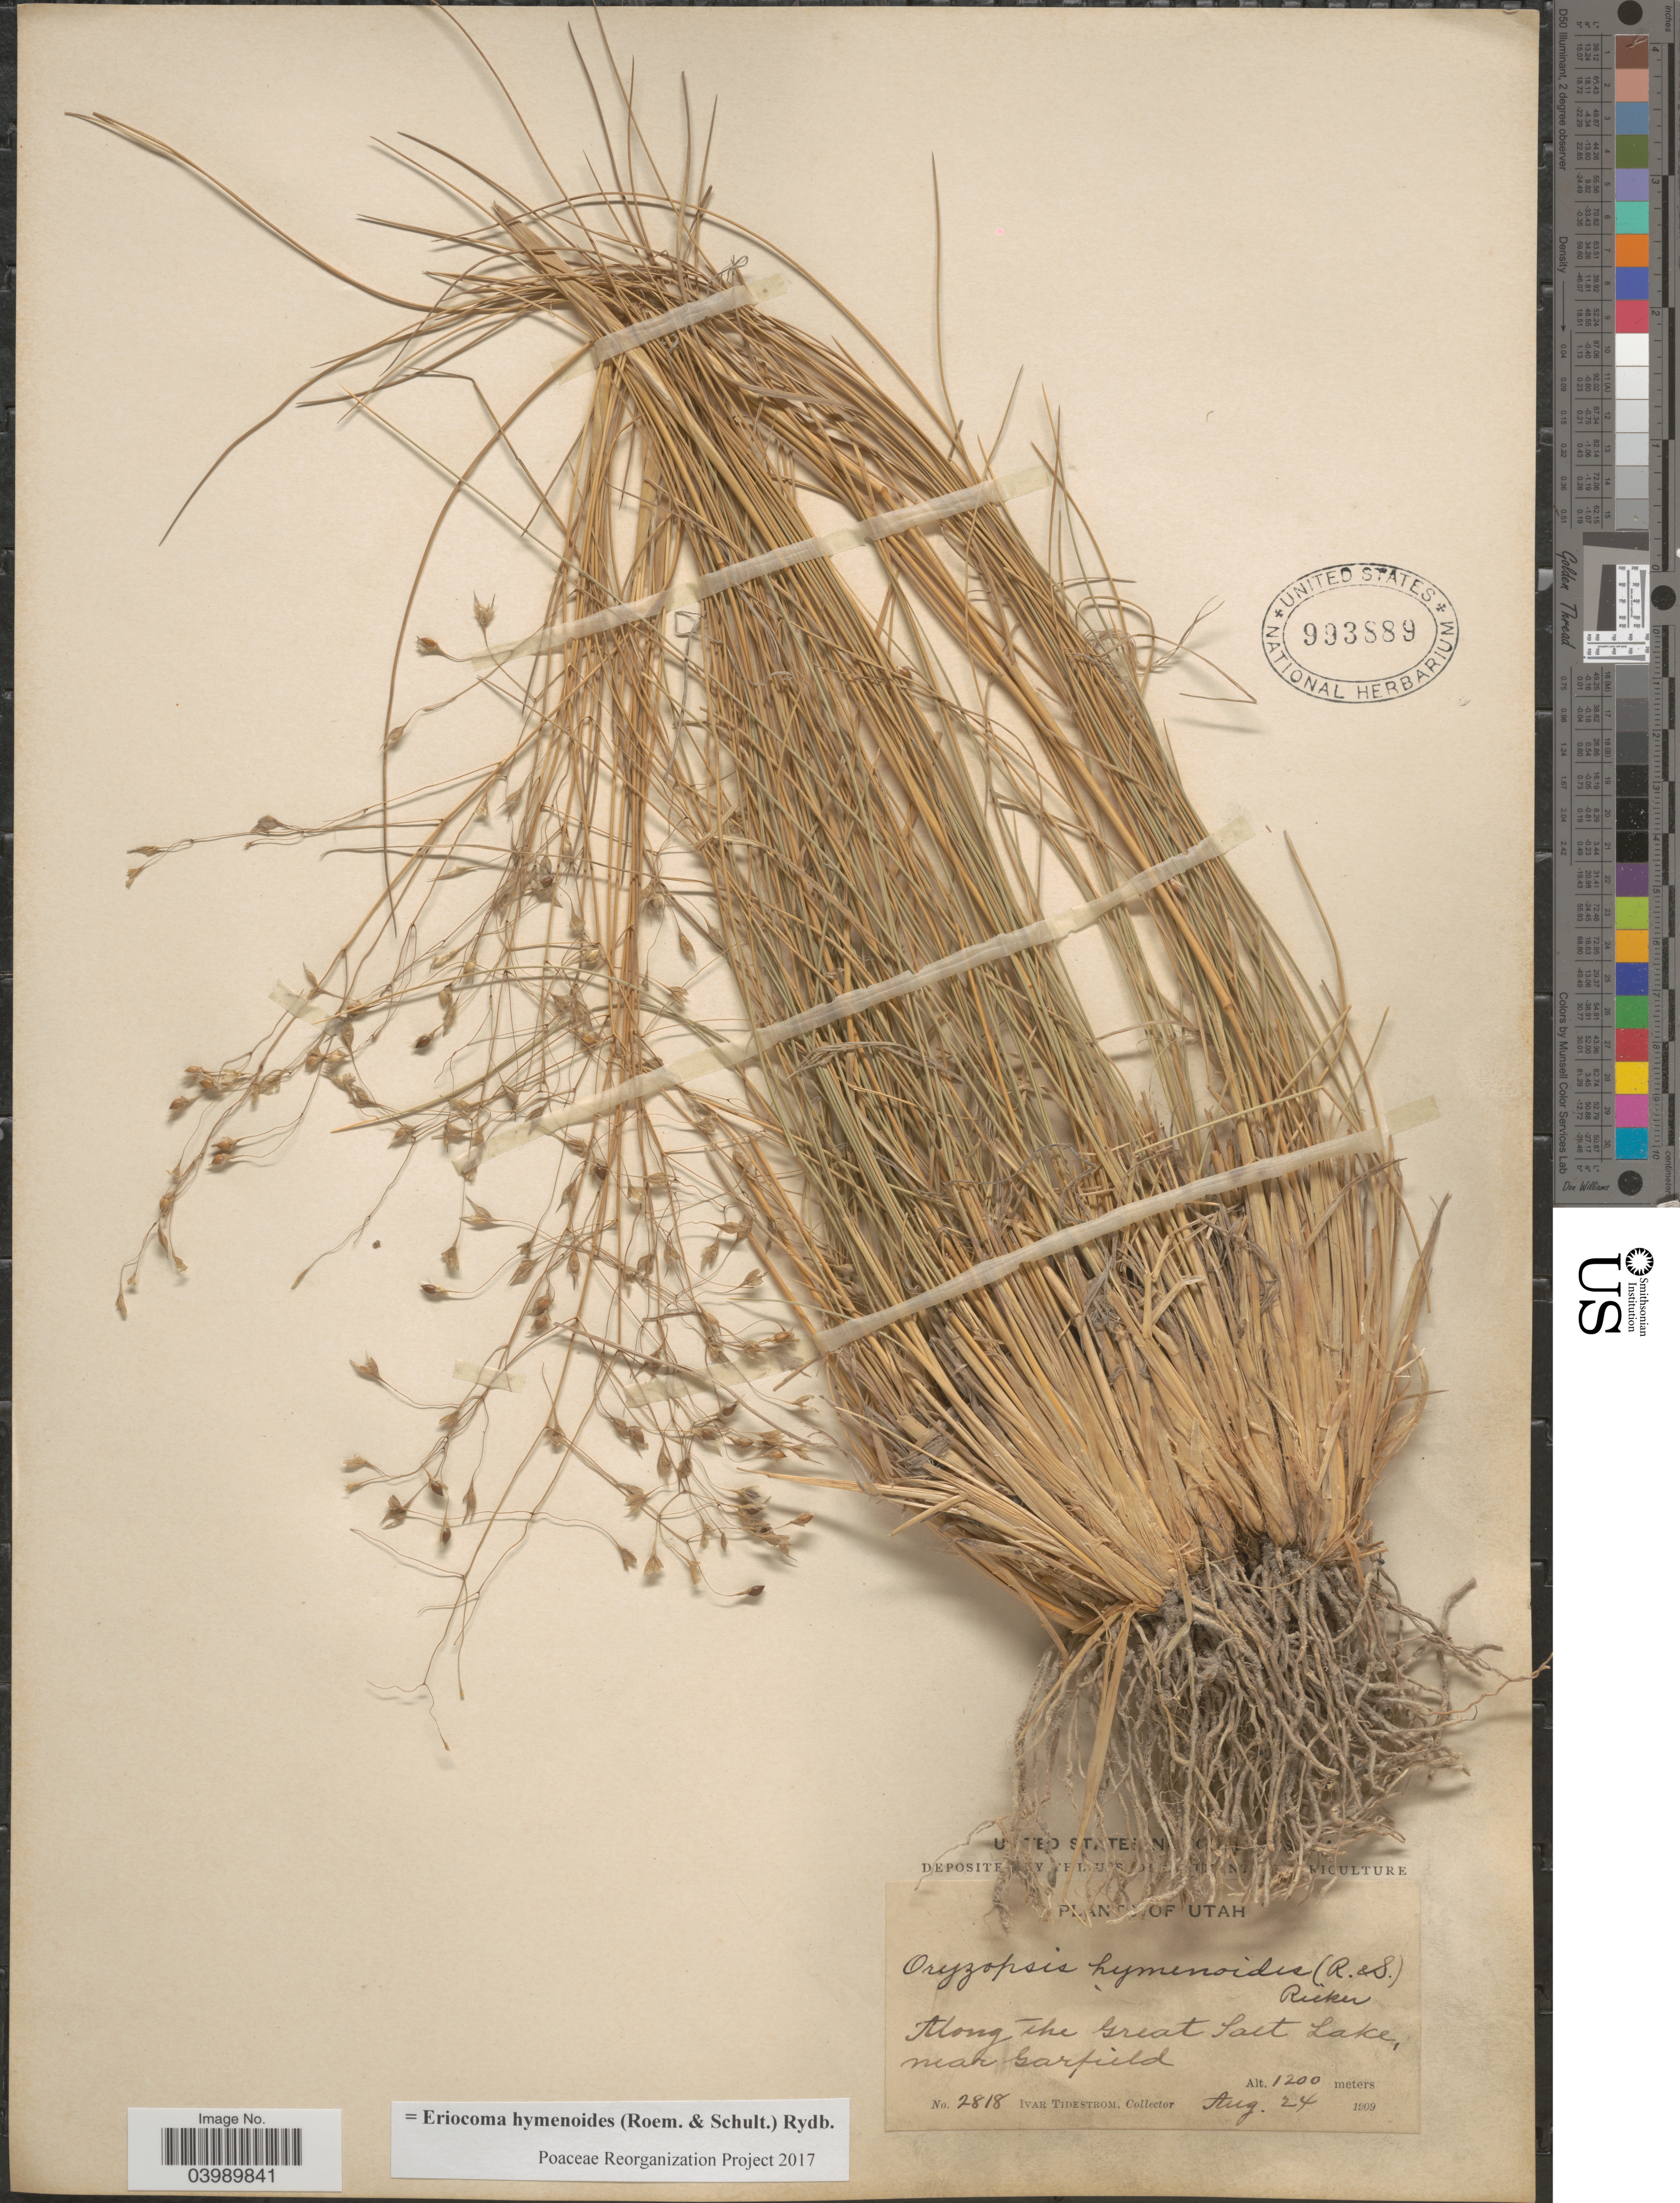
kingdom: Plantae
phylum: Tracheophyta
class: Liliopsida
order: Poales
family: Poaceae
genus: Eriocoma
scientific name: Eriocoma hymenoides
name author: (Roem. & Schult.) Rydb.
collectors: I. F. Tidestrom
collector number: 2818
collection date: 1909-08-24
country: United States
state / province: Utah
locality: Along The Great Salt Lake, near Garfield.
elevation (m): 1200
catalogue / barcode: US 993889